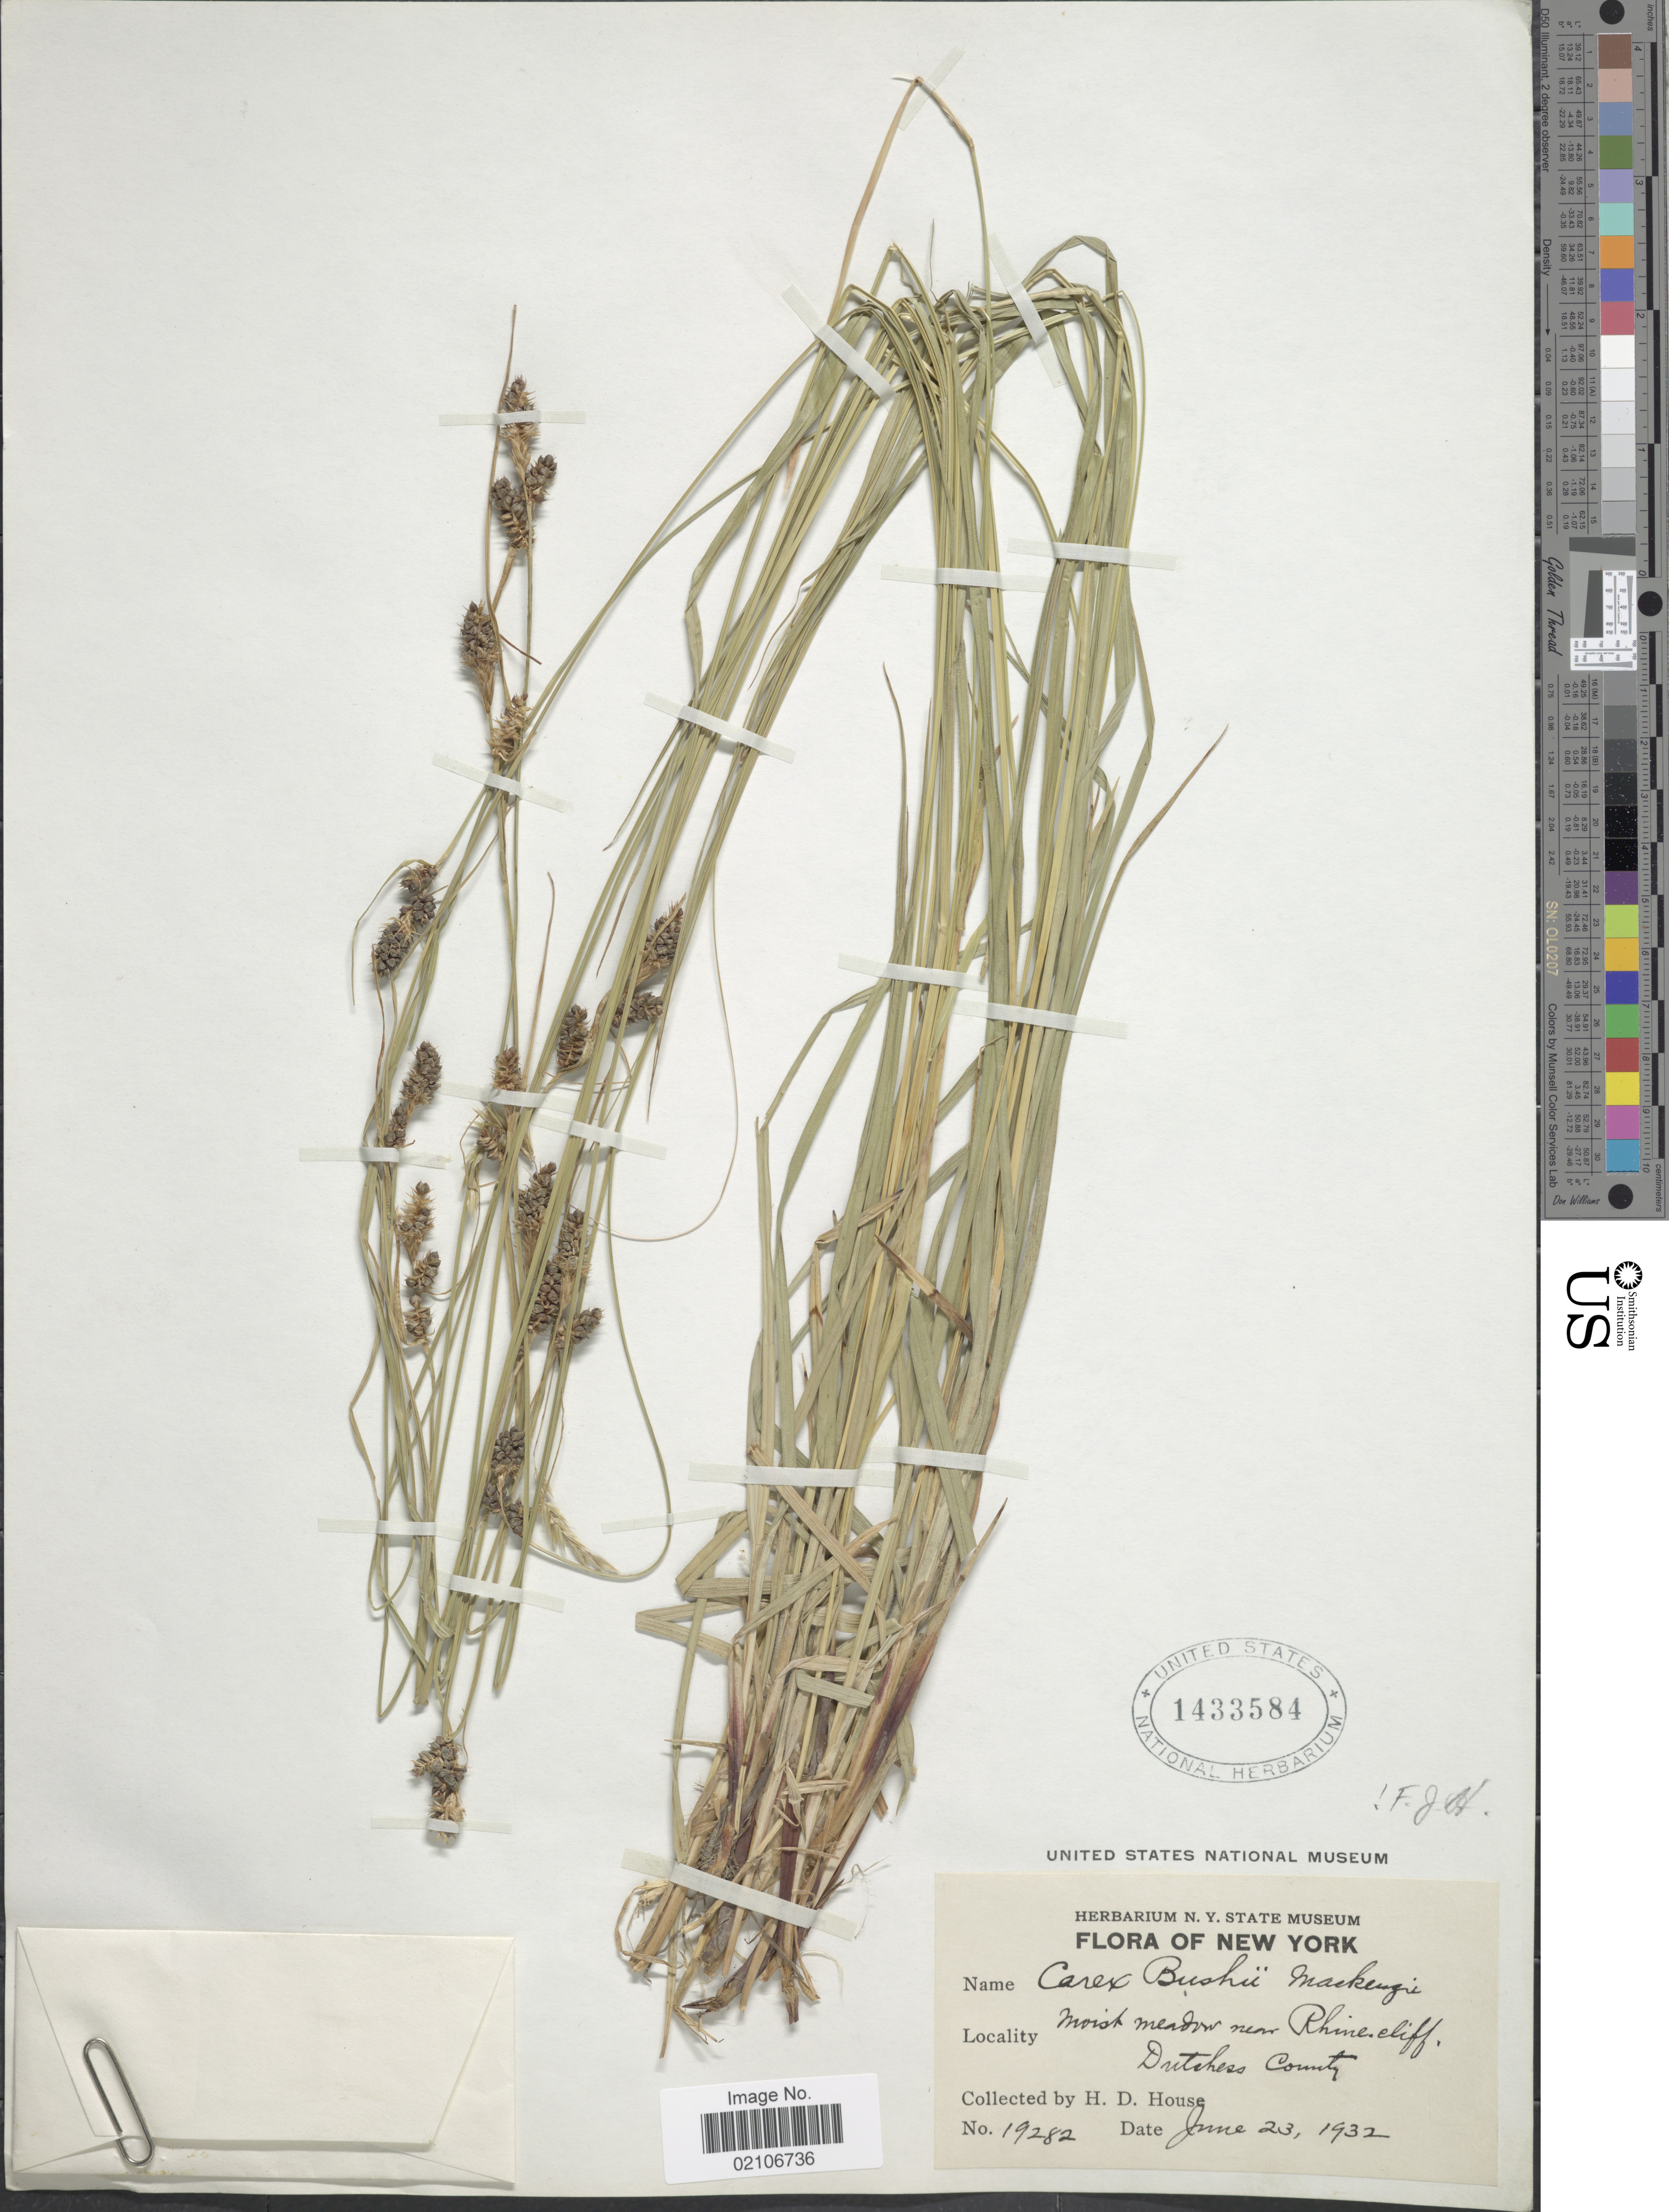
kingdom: Plantae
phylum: Tracheophyta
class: Liliopsida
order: Poales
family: Cyperaceae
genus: Carex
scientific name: Carex bushii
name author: Mack.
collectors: H. D. House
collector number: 19282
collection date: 1932-06-23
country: United States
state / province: New York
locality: Moist meadow near Rhine cliff, Dutchess County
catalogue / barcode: US 1433584